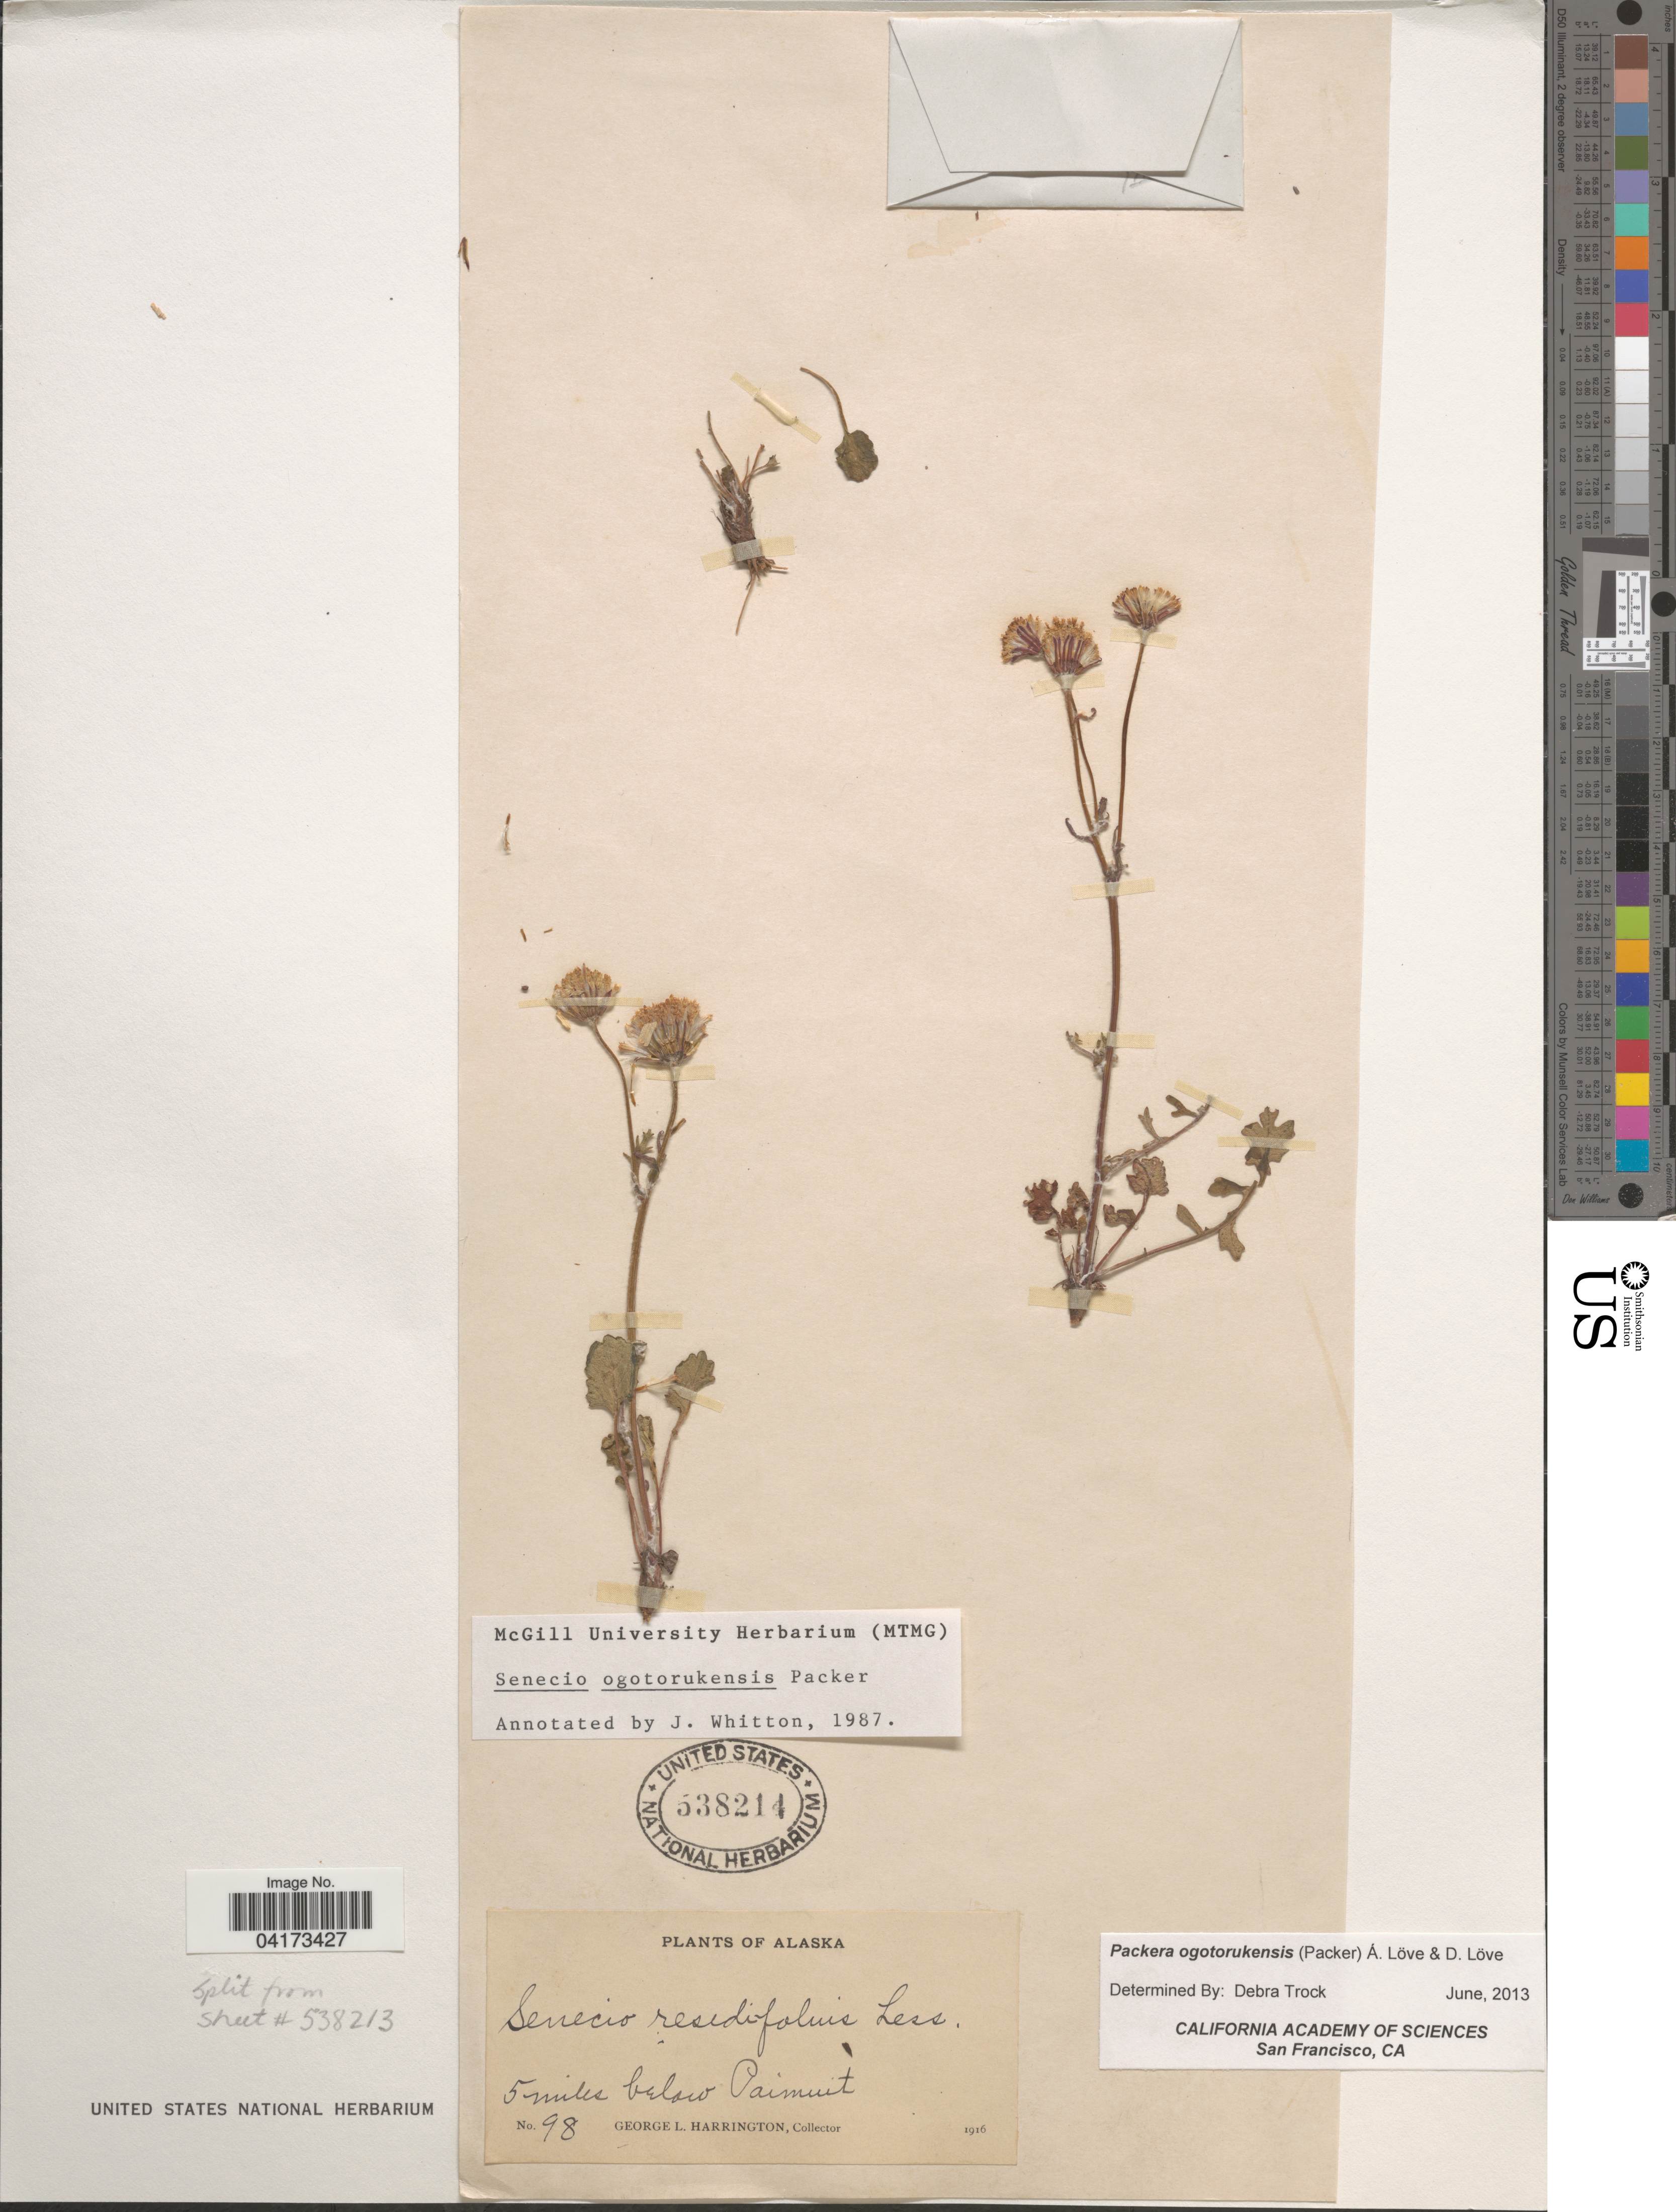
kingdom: Plantae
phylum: Tracheophyta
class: Magnoliopsida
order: Asterales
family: Asteraceae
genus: Packera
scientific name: Packera ogotorukensis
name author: (Packer) Á. Löve & D. Löve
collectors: G. Harrington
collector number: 98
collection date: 1916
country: United States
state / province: Alaska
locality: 5 miles below Paimiut.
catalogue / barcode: US 538214